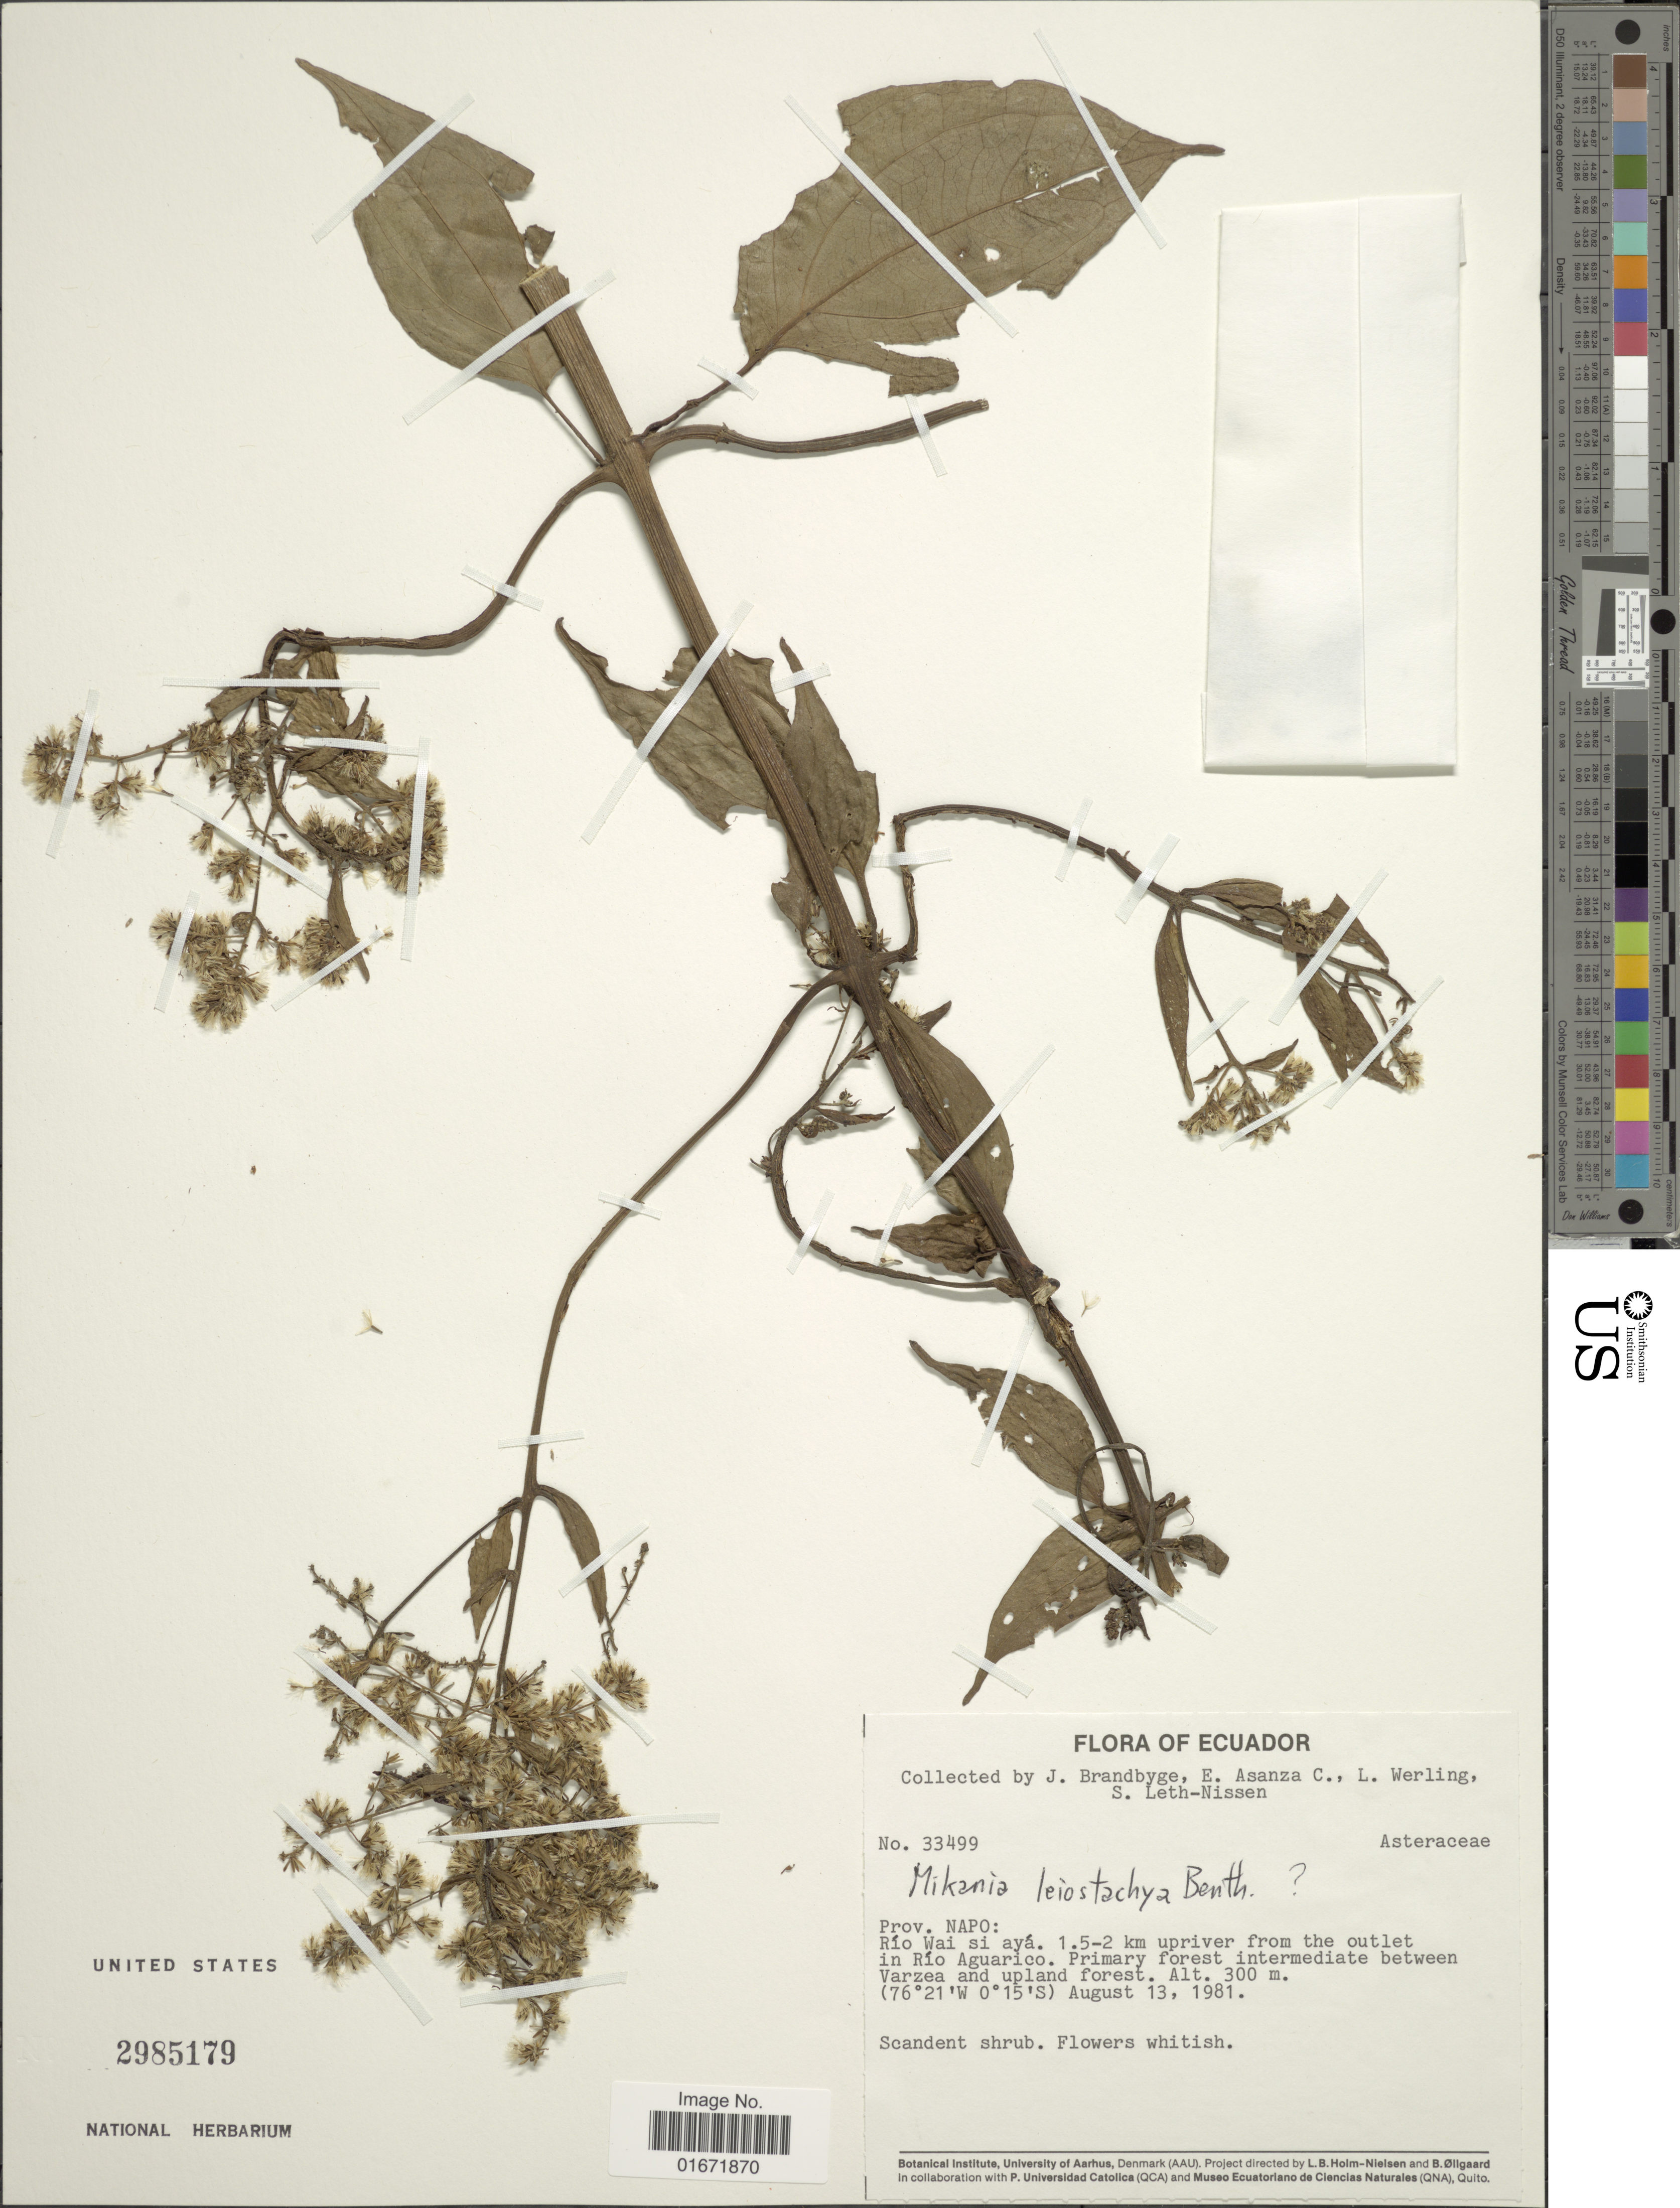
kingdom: Plantae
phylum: Tracheophyta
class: Magnoliopsida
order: Asterales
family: Asteraceae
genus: Mikania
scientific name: Mikania leiostachya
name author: Benth.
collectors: J. Brandbyge, E. Asanza C., L. Werling & S. Leth-Nissen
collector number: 33499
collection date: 1981-08-13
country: Ecuador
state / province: Napo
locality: Prov. Napo: Rio Wai si ayá. 1.5-2 km upriver from the outlet in Río Aguarico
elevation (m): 300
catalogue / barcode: US 2985179